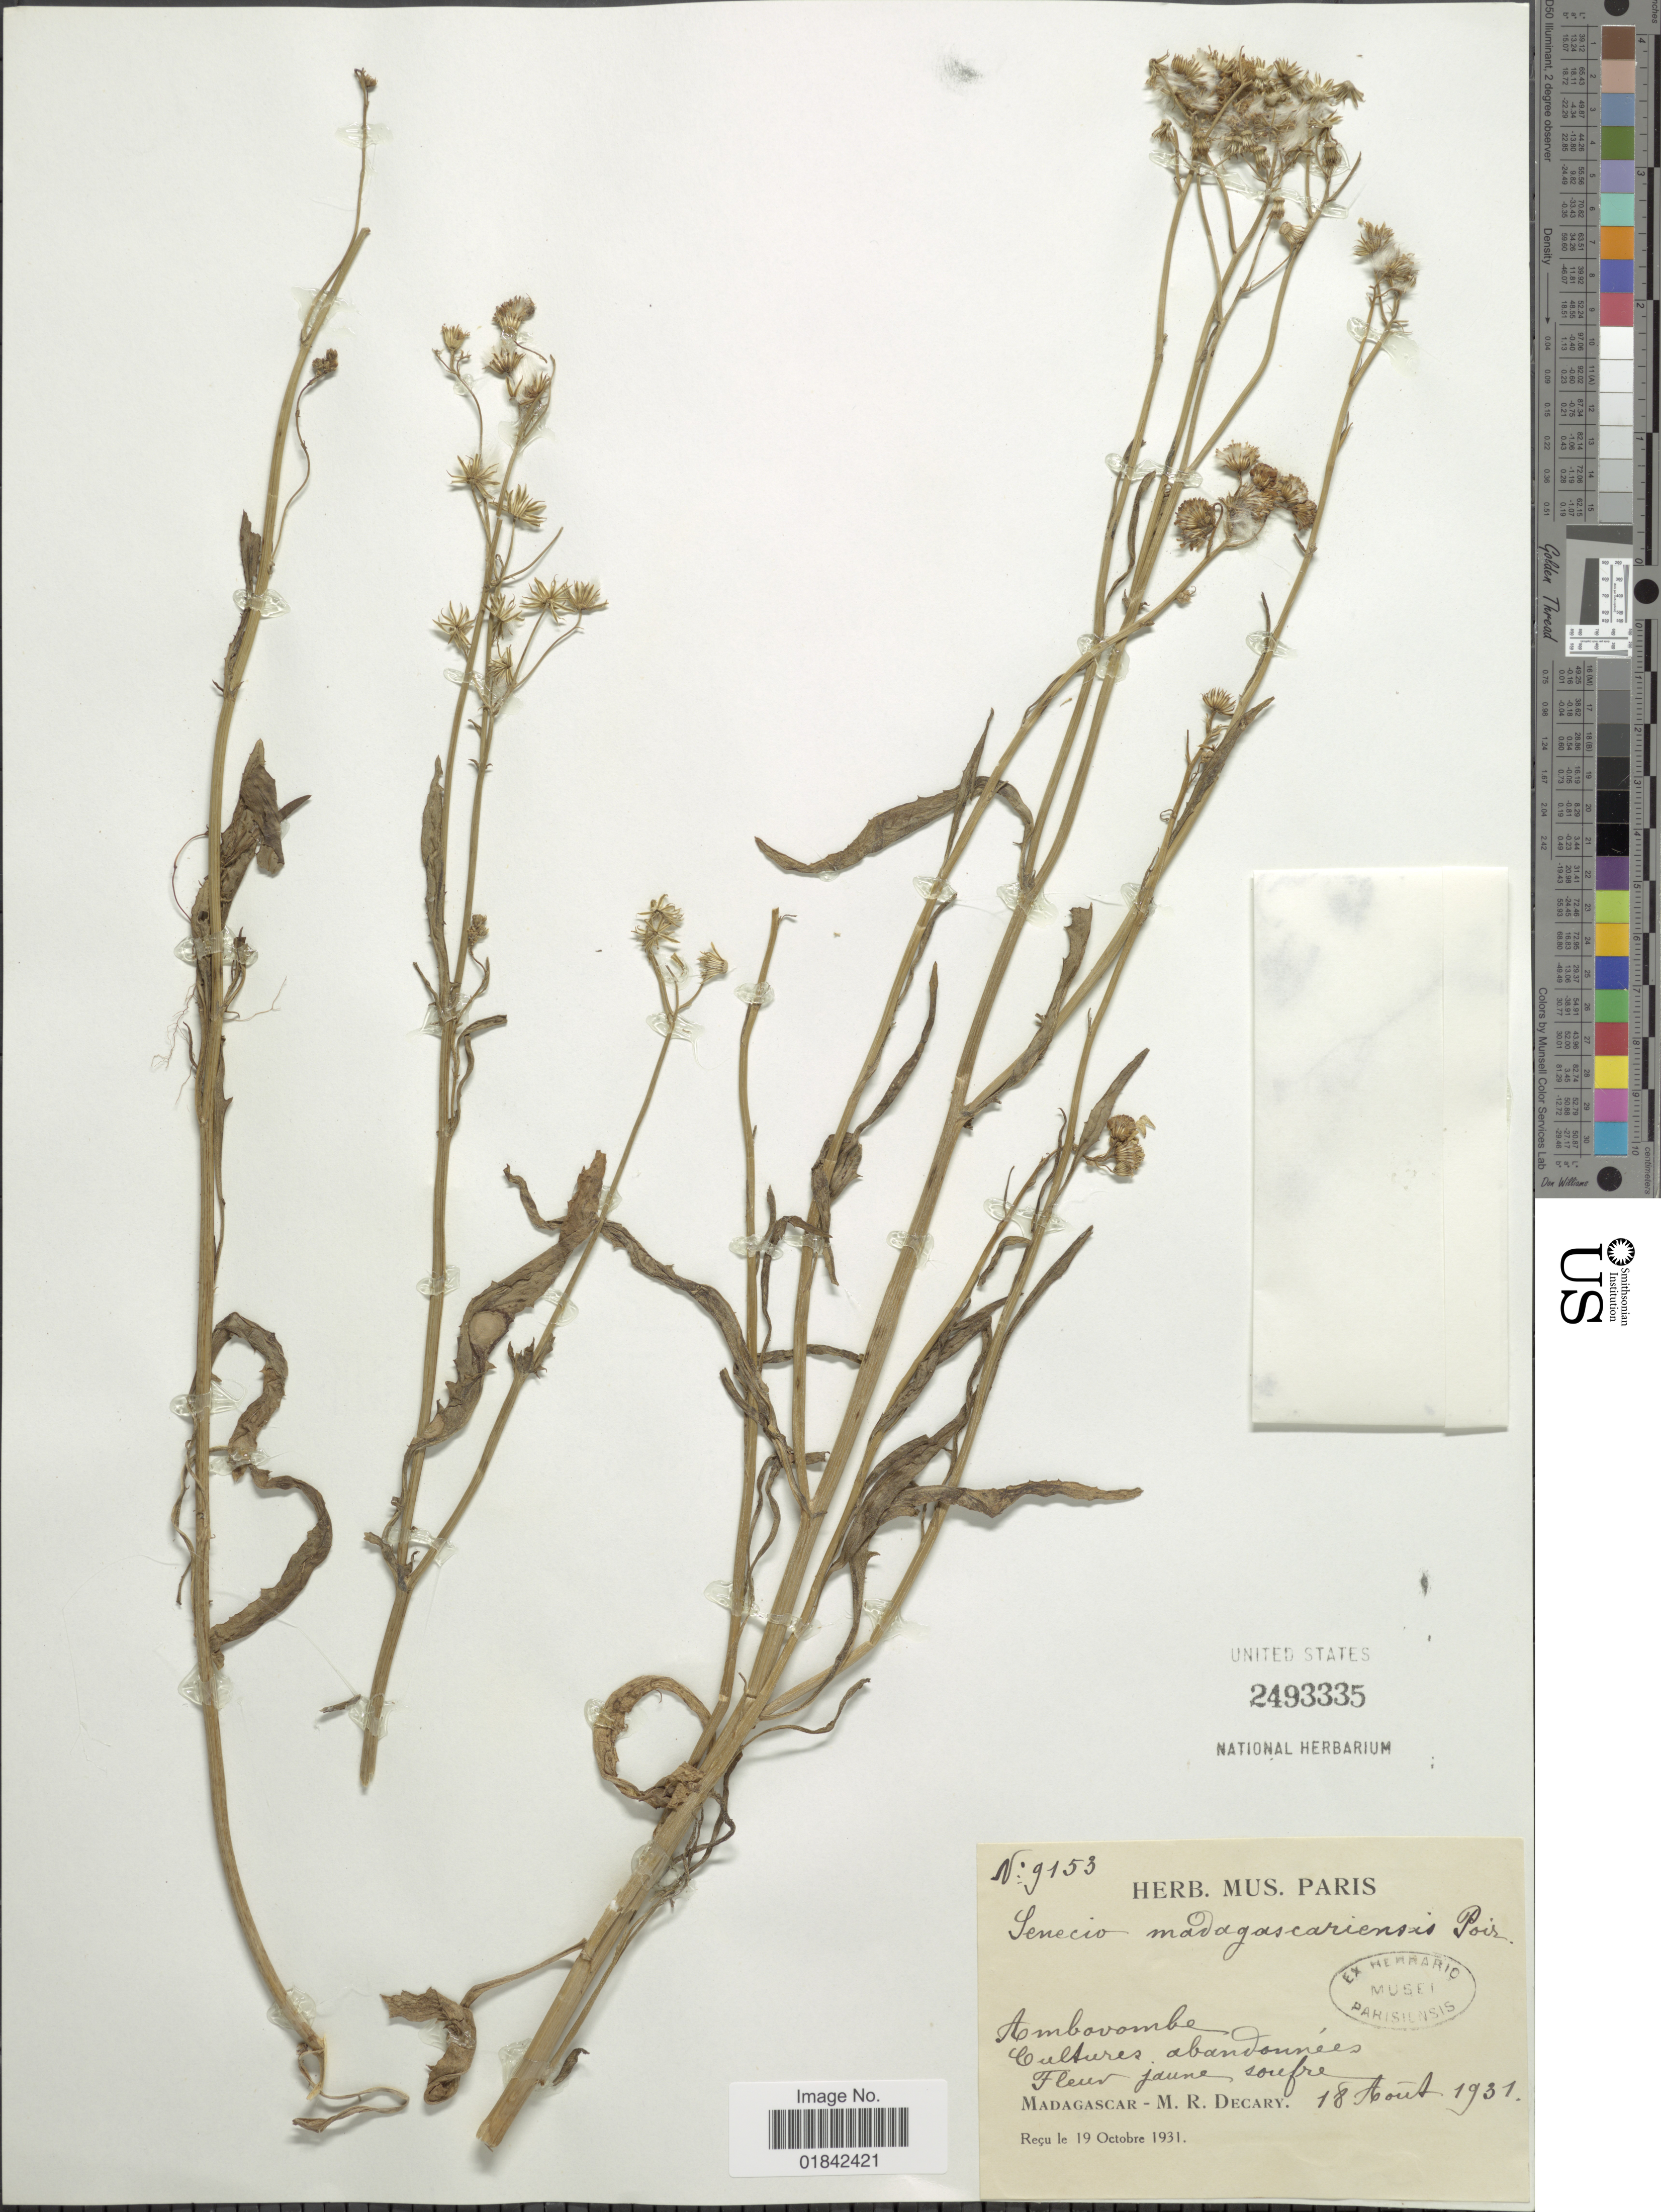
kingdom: Plantae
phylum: Tracheophyta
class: Magnoliopsida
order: Asterales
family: Asteraceae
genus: Senecio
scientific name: Senecio madagascariensis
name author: Poir.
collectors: R. Decary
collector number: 9153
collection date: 1931-10-19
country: Madagascar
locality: Fleur Jaune soufre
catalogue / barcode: US 2493335